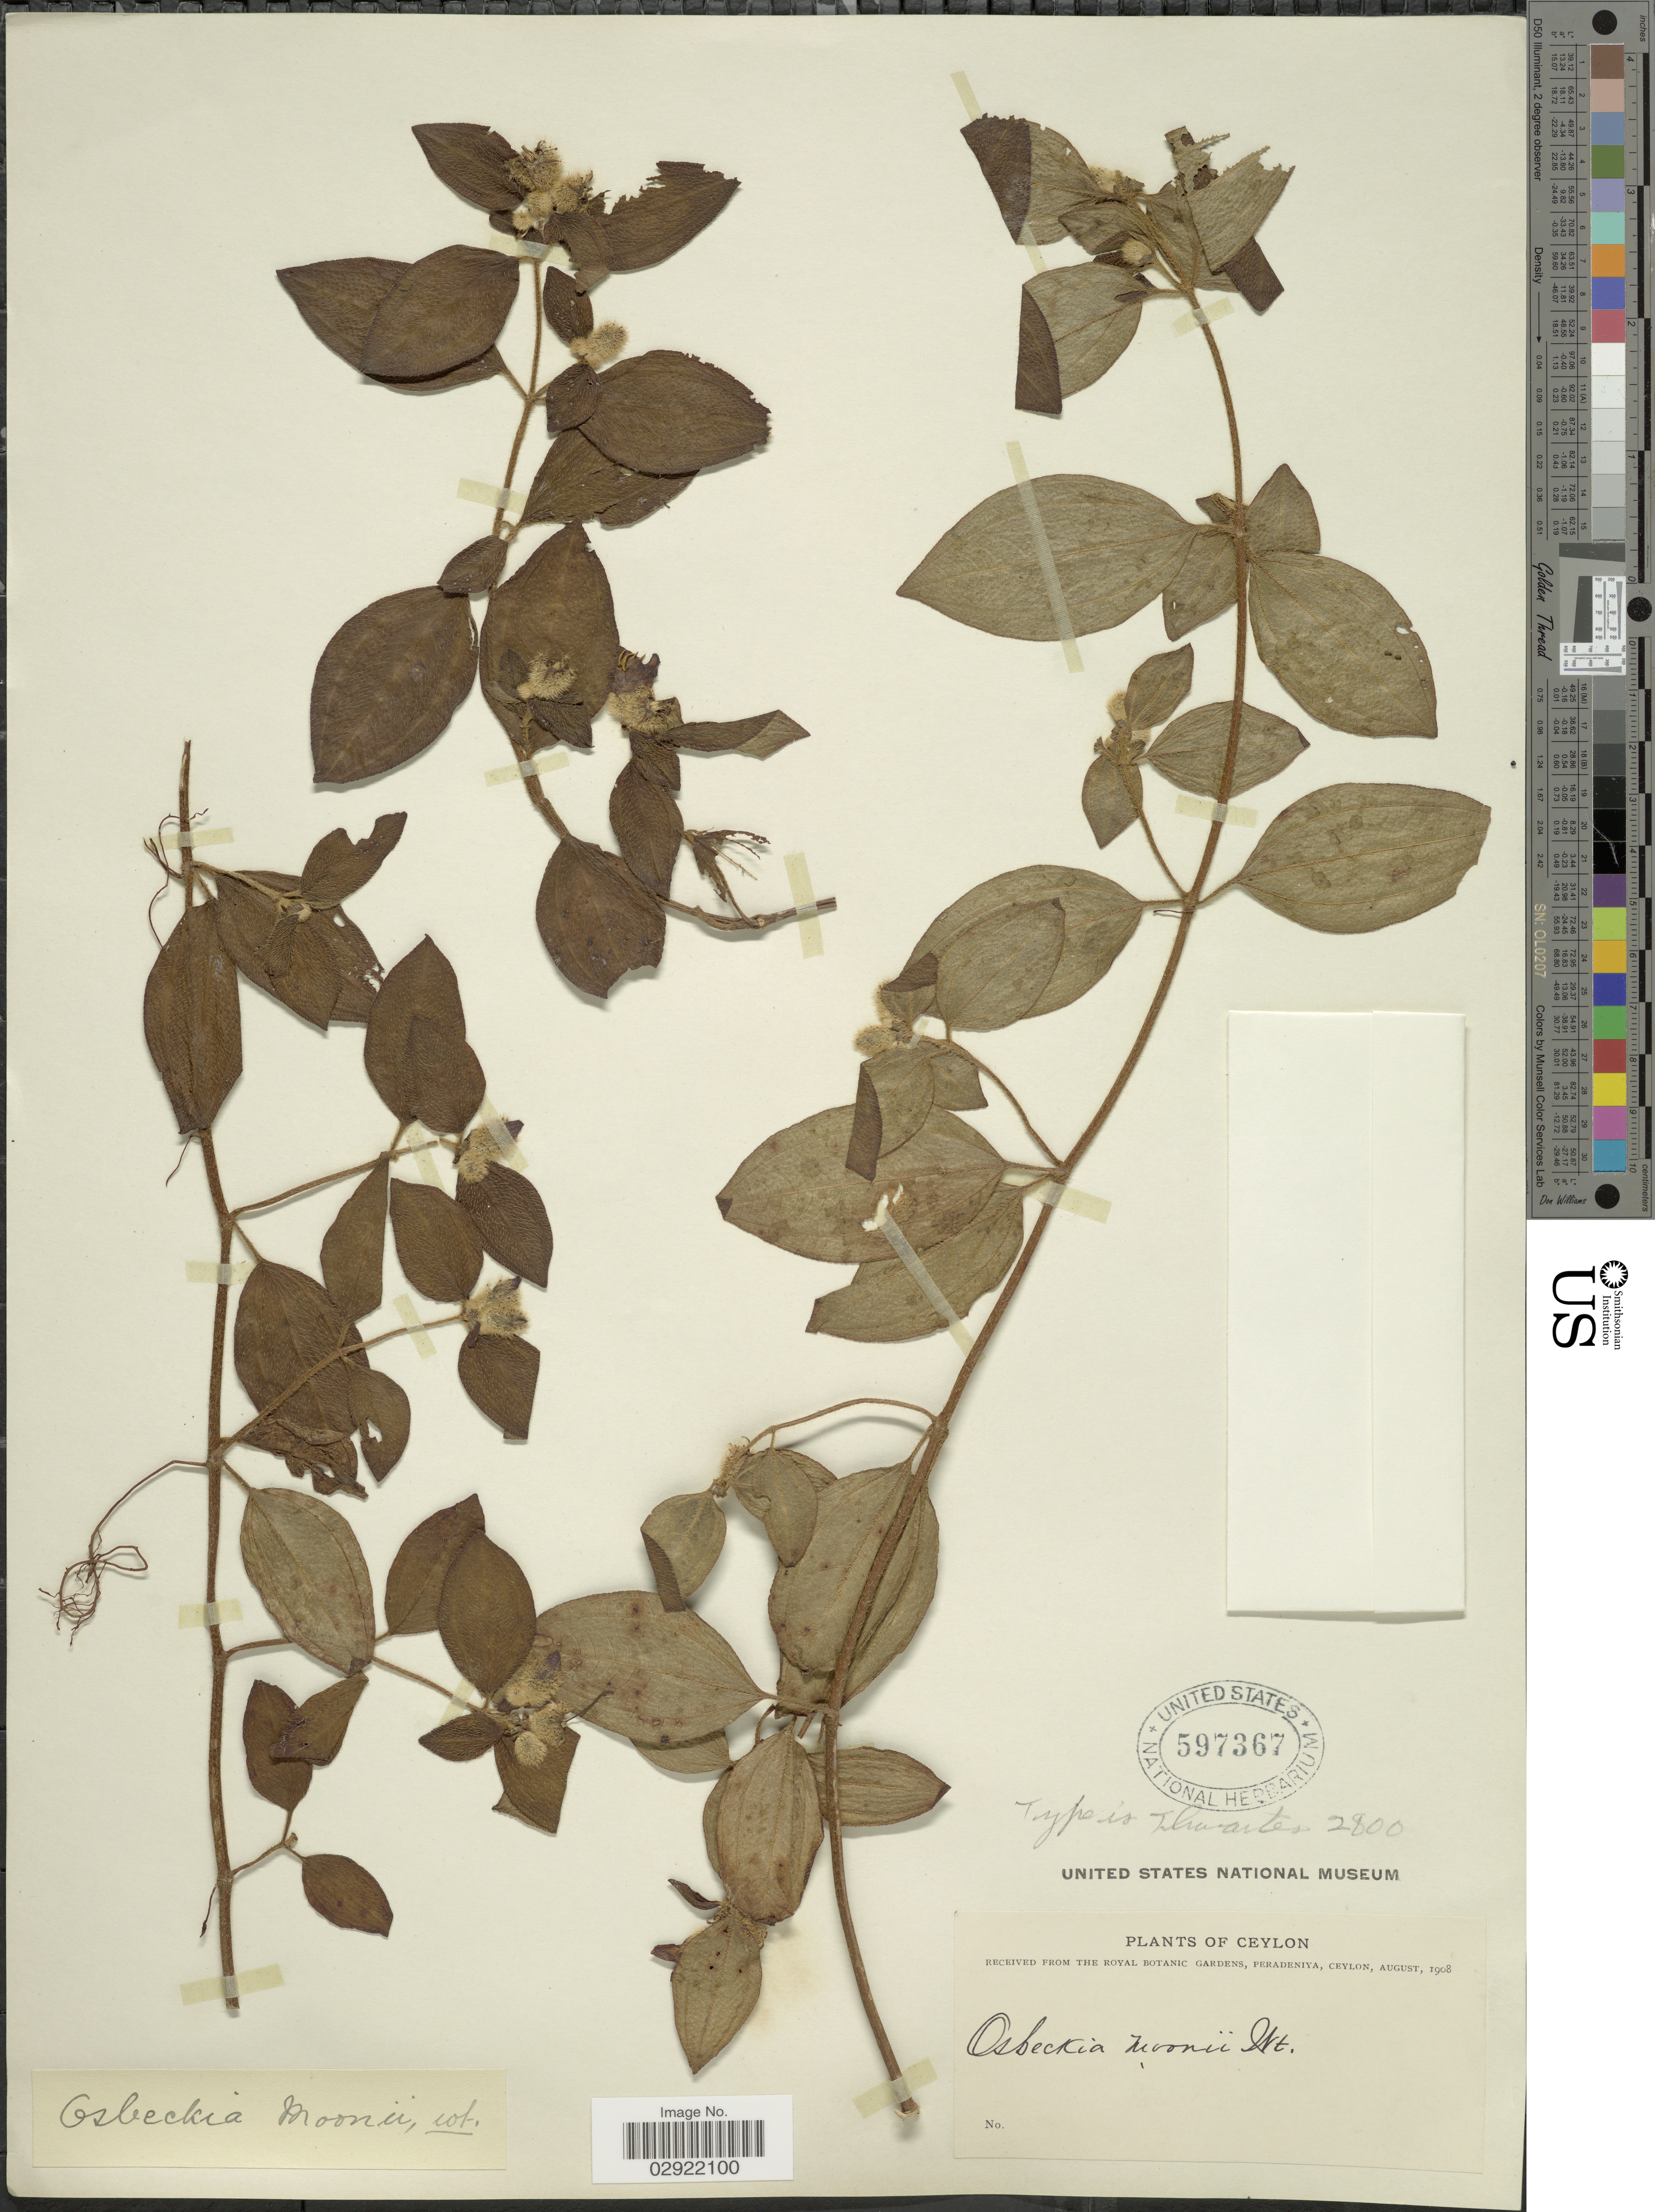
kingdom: Plantae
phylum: Tracheophyta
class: Magnoliopsida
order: Myrtales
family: Melastomataceae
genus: Osbeckia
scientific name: Osbeckia moonii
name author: Thwaites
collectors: P. Royal Botanic Gardens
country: Sri Lanka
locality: Ceylon.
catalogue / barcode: US 597367